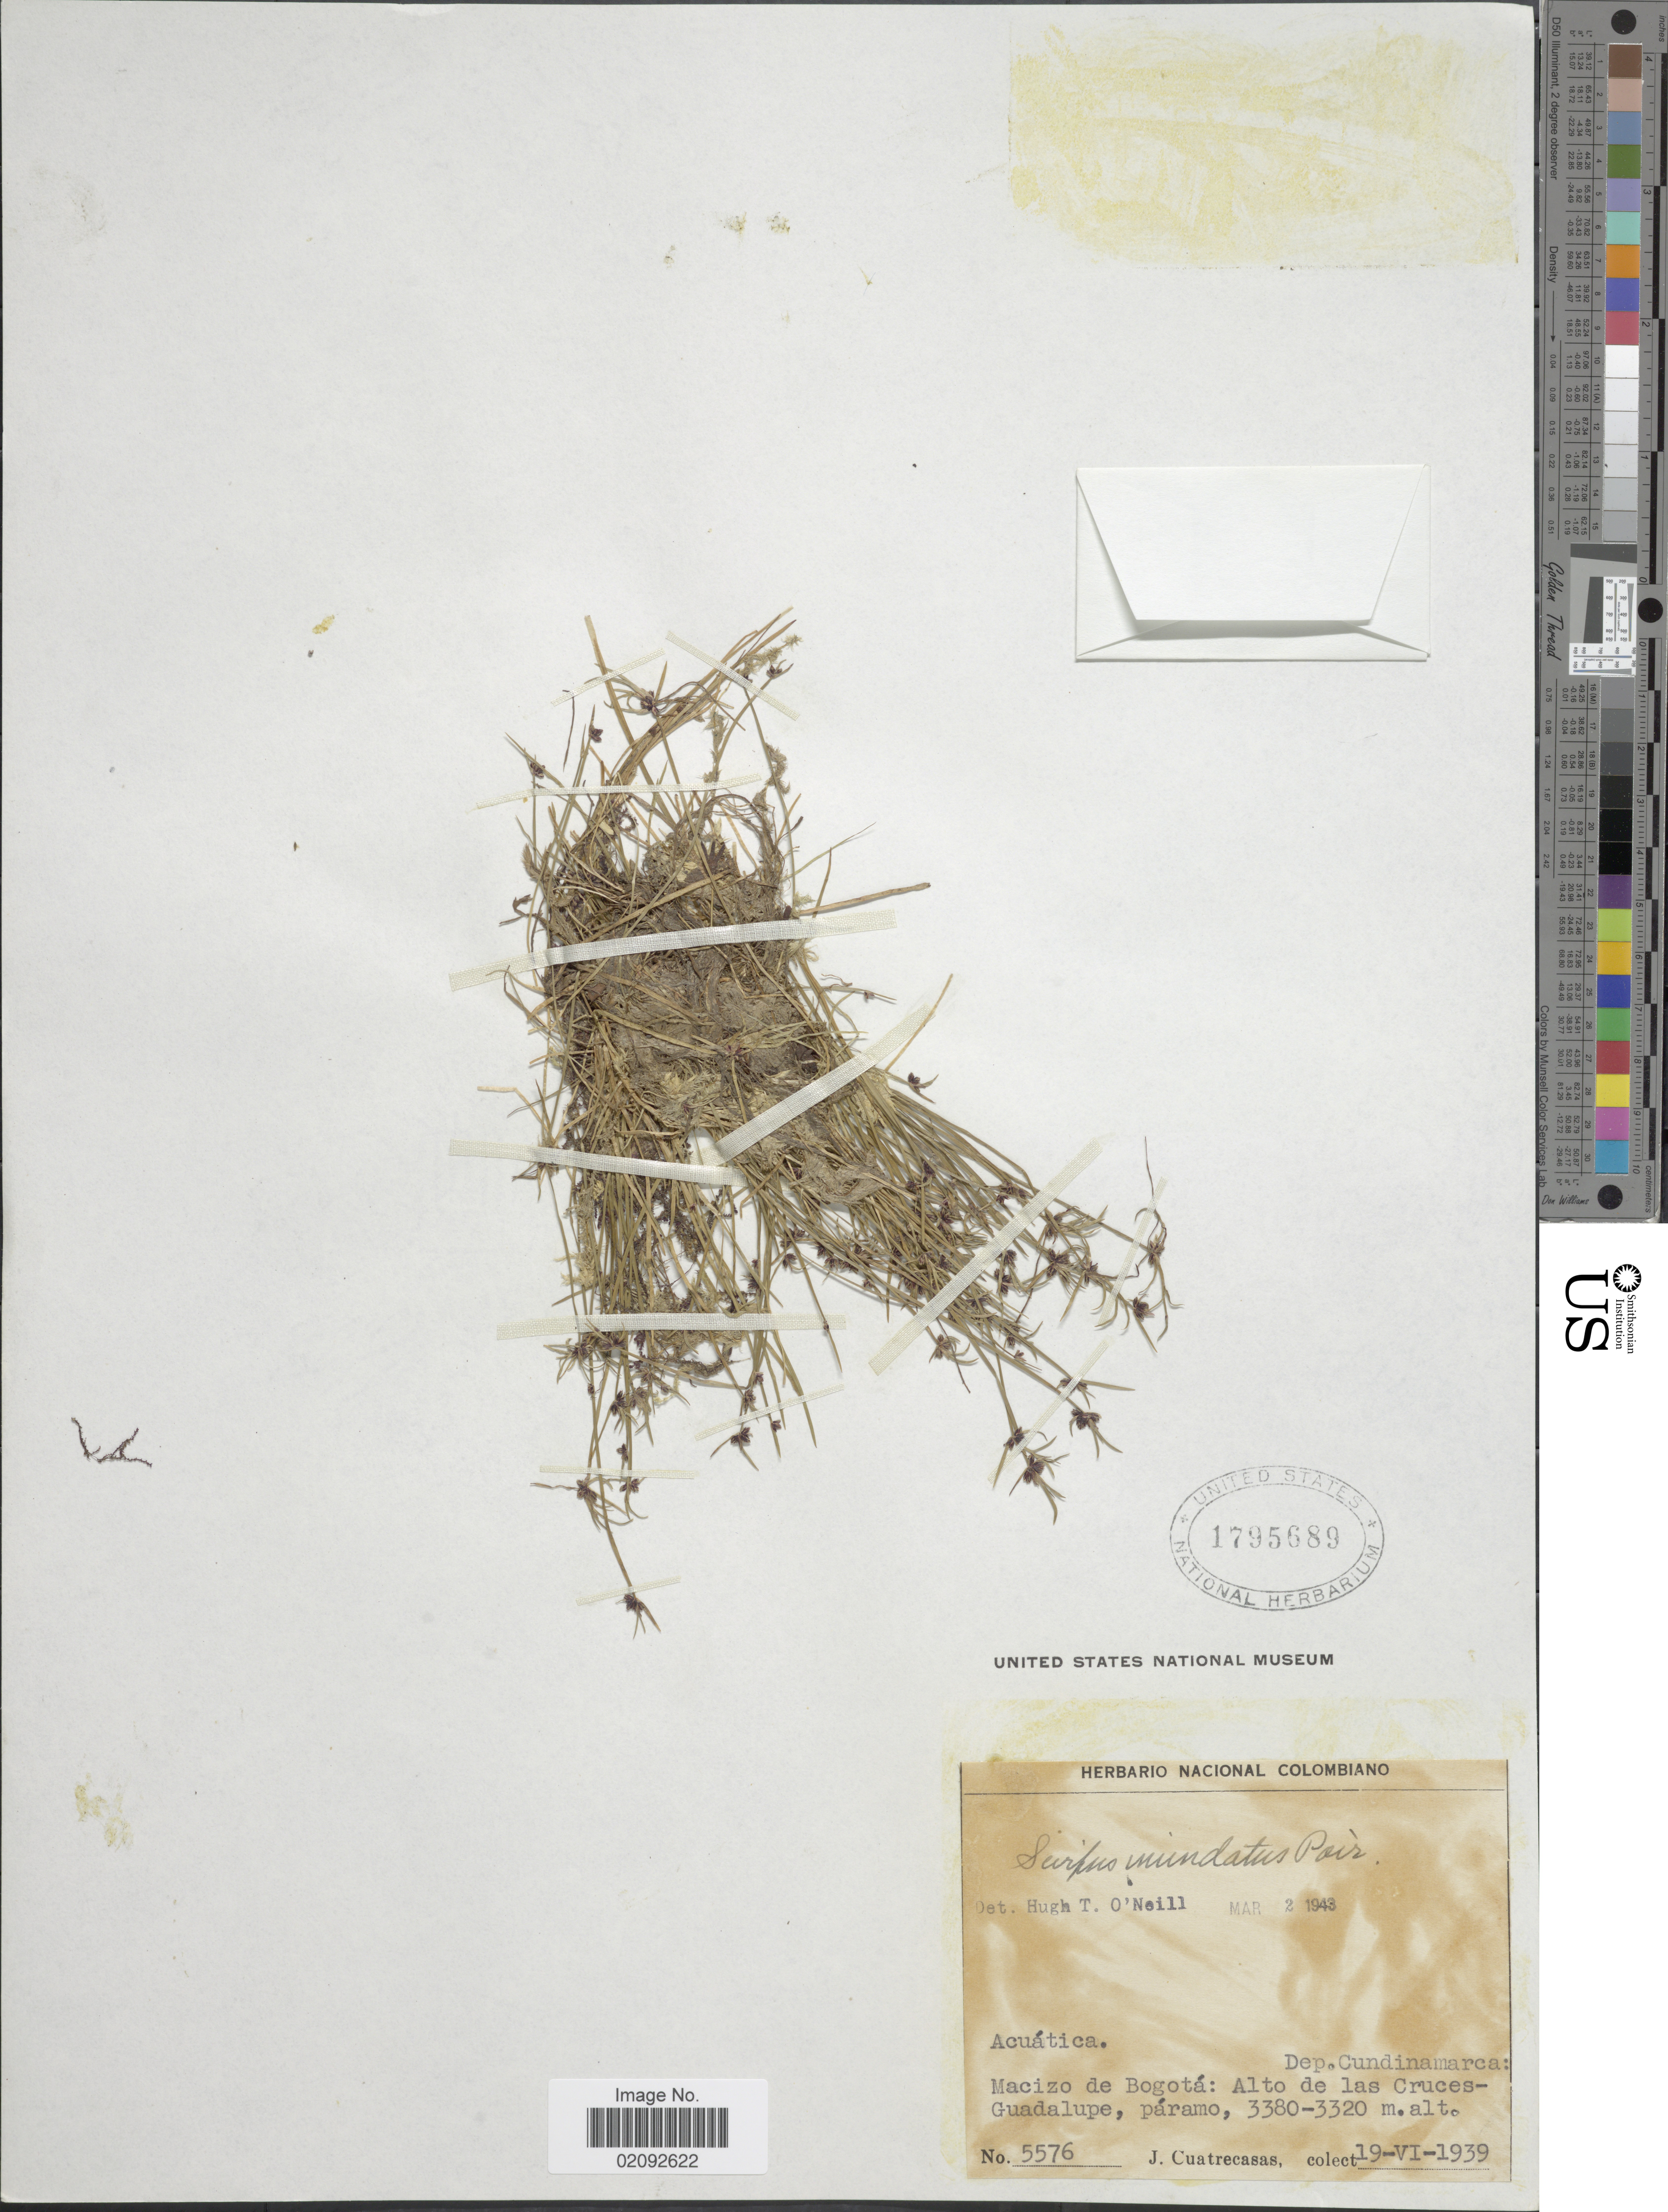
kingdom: Plantae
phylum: Tracheophyta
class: Liliopsida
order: Poales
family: Cyperaceae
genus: Isolepis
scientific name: Isolepis nigricans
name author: Kunth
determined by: Strong, Mark T., (BOT), Smithsonian Institution - National Museum of Natural History (UNITED STATES)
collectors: J. Cuatrecasas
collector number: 5576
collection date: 1939-06-19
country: Colombia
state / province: Cundinamarca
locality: Acuatica, macizo de Bogota: Alto de las Cruces- Guadalupe, paramo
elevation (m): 3320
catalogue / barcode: US 1795689